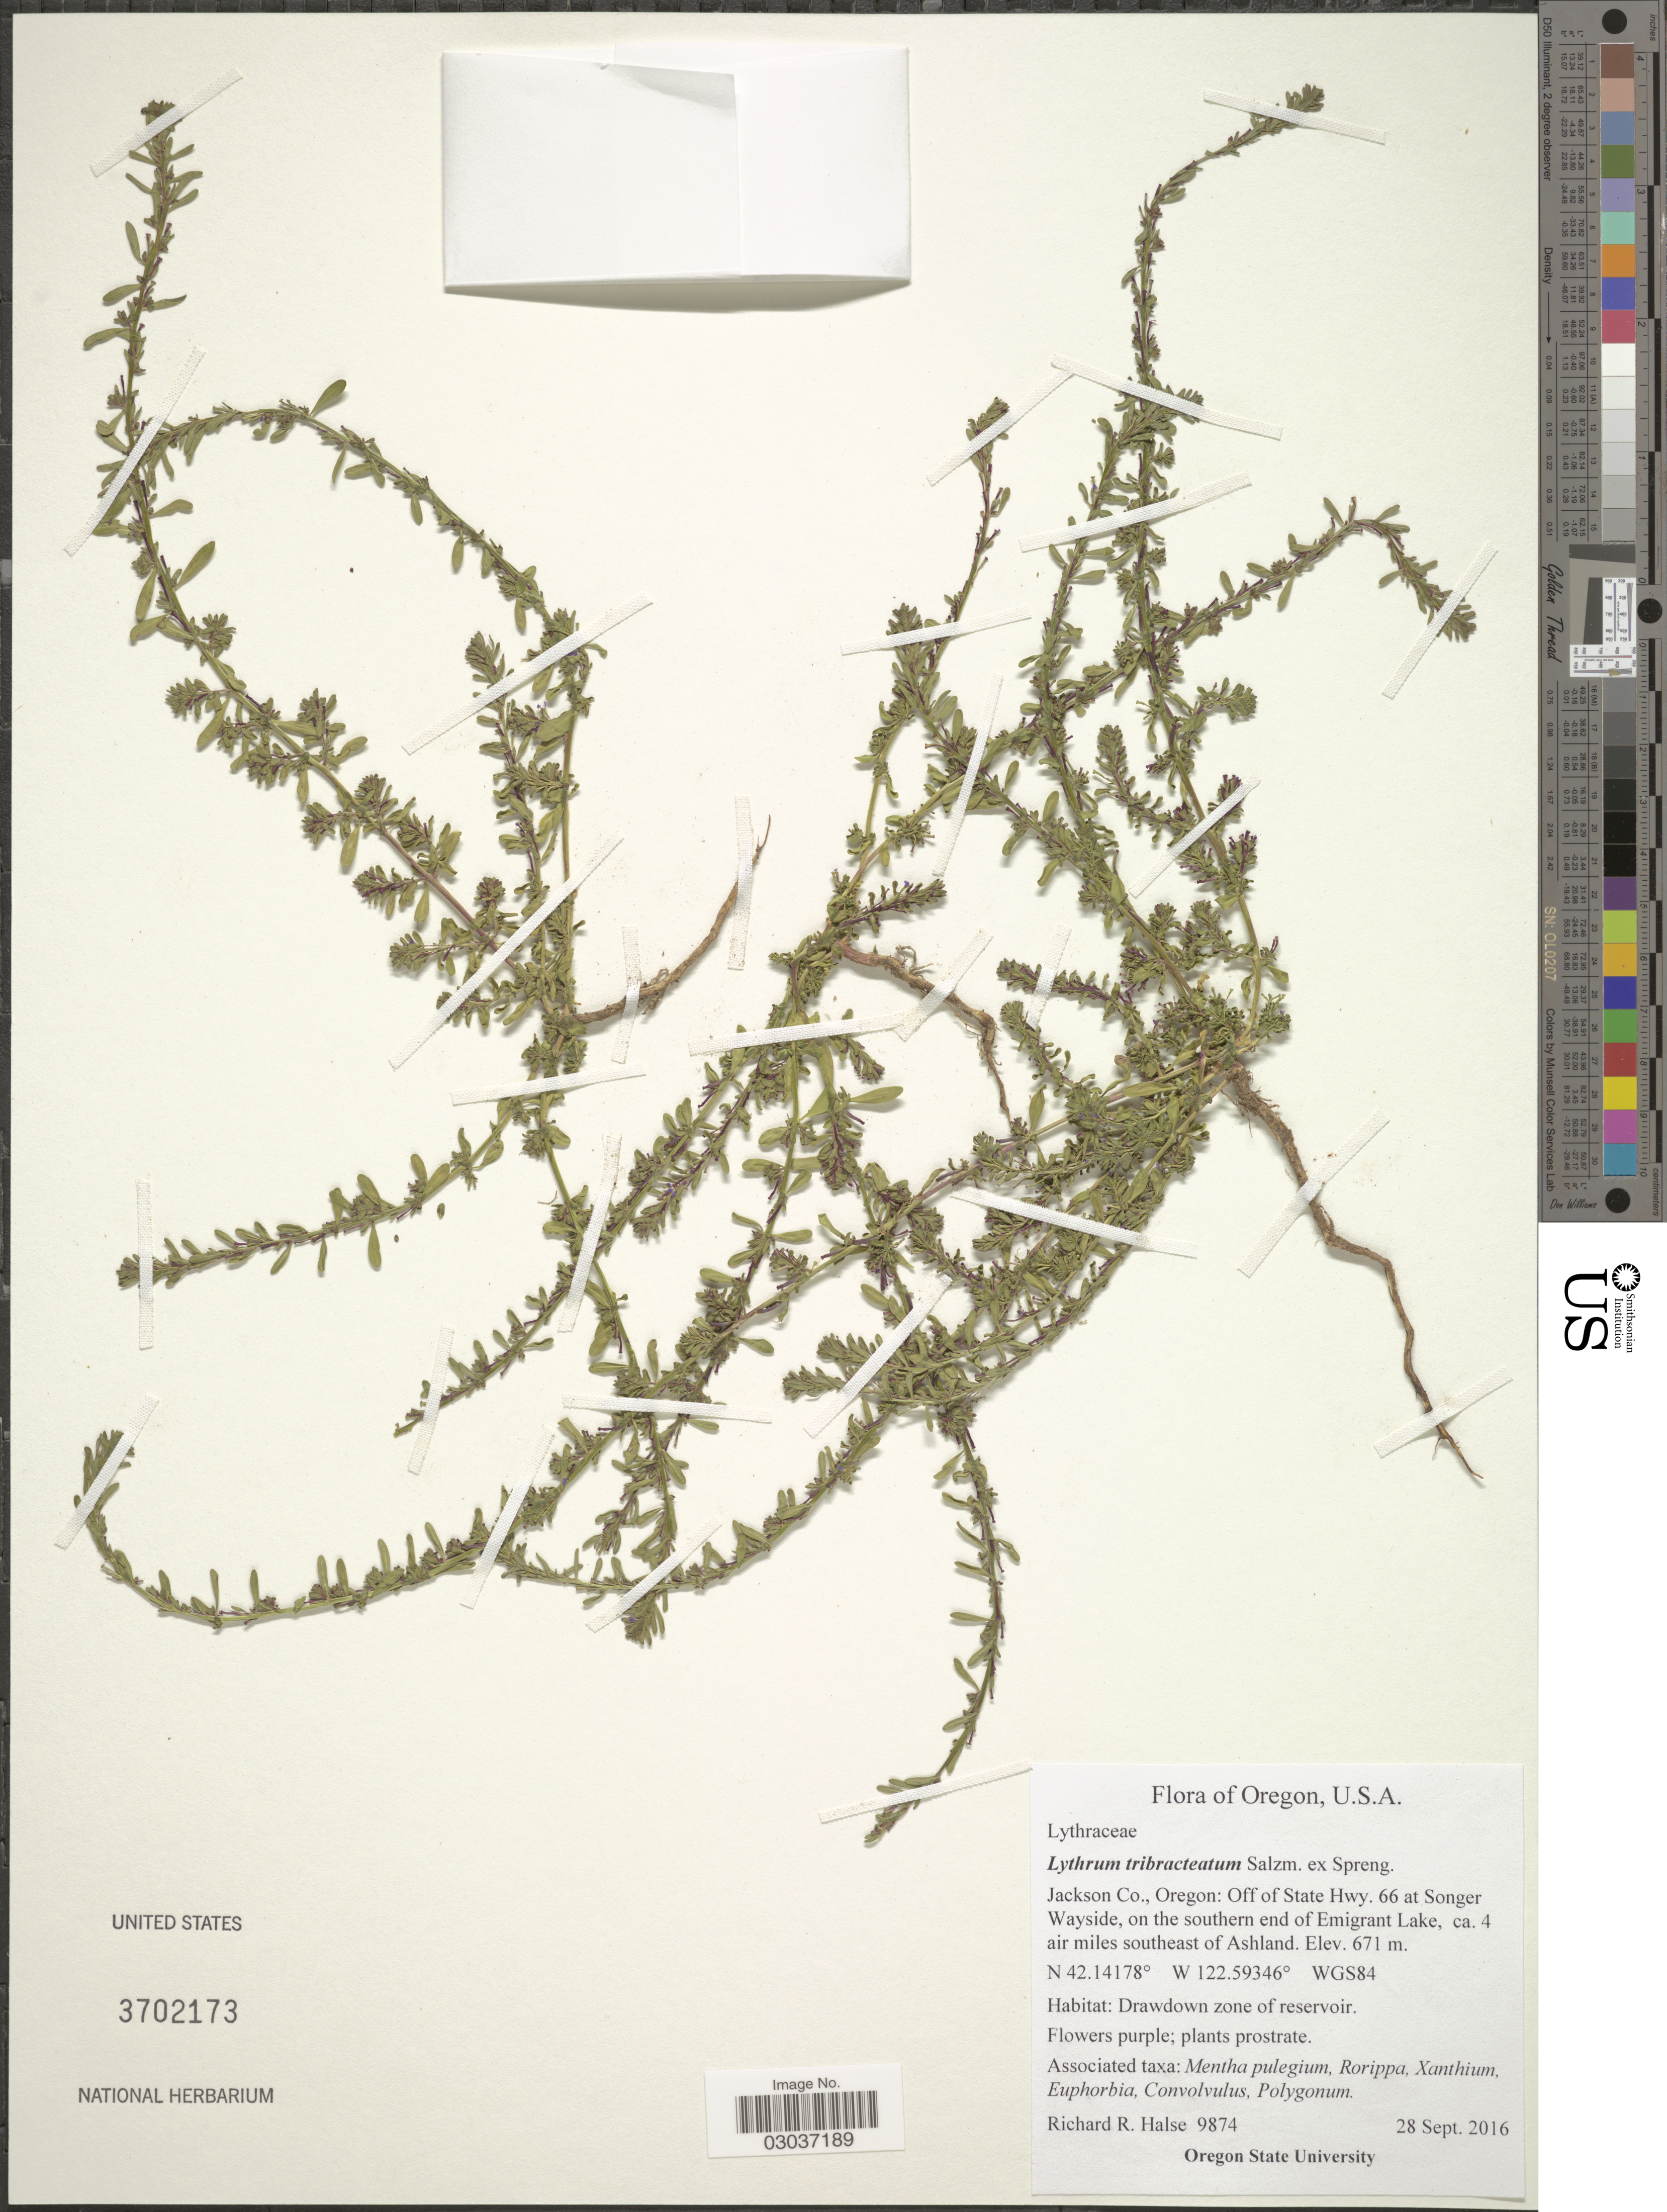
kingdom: Plantae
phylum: Tracheophyta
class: Magnoliopsida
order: Myrtales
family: Lythraceae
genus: Lythrum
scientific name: Lythrum tribracteatum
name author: Salzm. ex Spreng.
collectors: R. Halse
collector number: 9874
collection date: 2016-09-28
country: United States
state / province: Oregon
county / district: Jackson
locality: Jackson Co.: Off of State Hwy. 66 at Songer Wayside, on the southern end of Emigrant Lake, ca. 4 air miles southeast of Ashland.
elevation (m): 671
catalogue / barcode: US 3702173